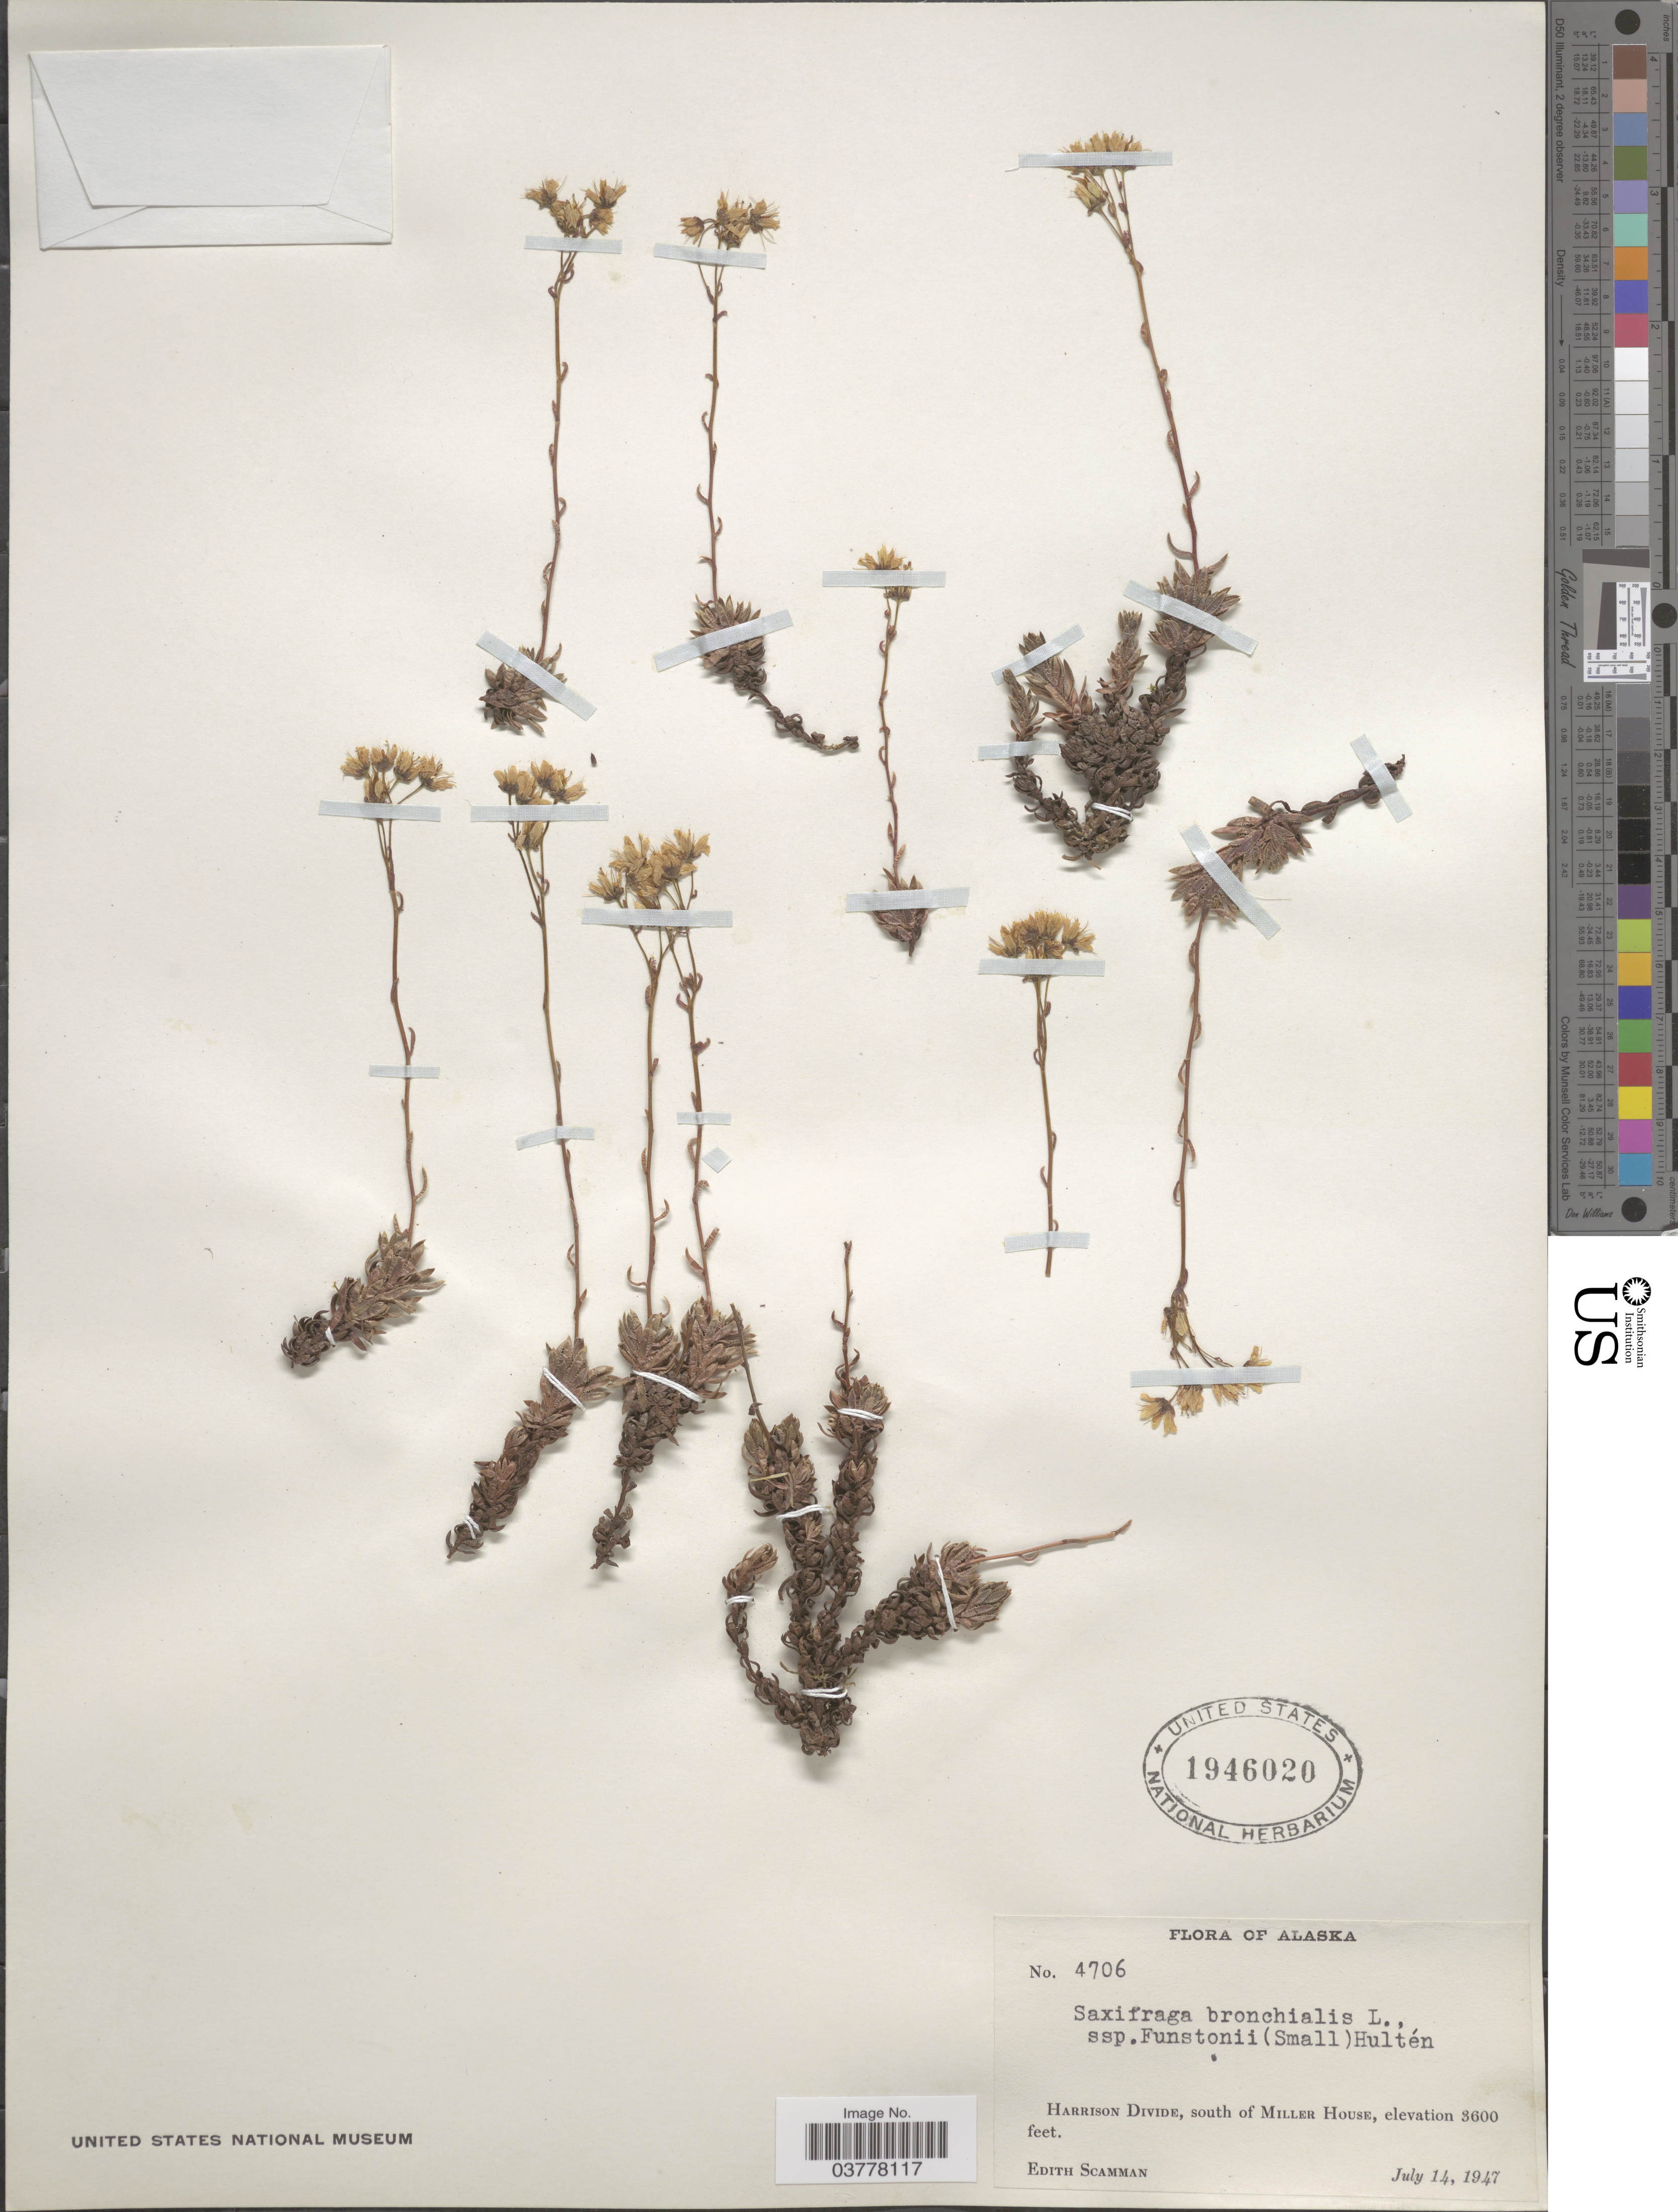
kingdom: Plantae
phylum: Tracheophyta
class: Magnoliopsida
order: Saxifragales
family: Saxifragaceae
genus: Saxifraga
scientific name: Saxifraga bronchialis subsp. funstonii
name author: (Small) Hultén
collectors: E. Scamman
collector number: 4706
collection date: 1947-07-14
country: United States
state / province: Alaska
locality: Harrison Divide, south of Miller House.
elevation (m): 1097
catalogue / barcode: US 1946020